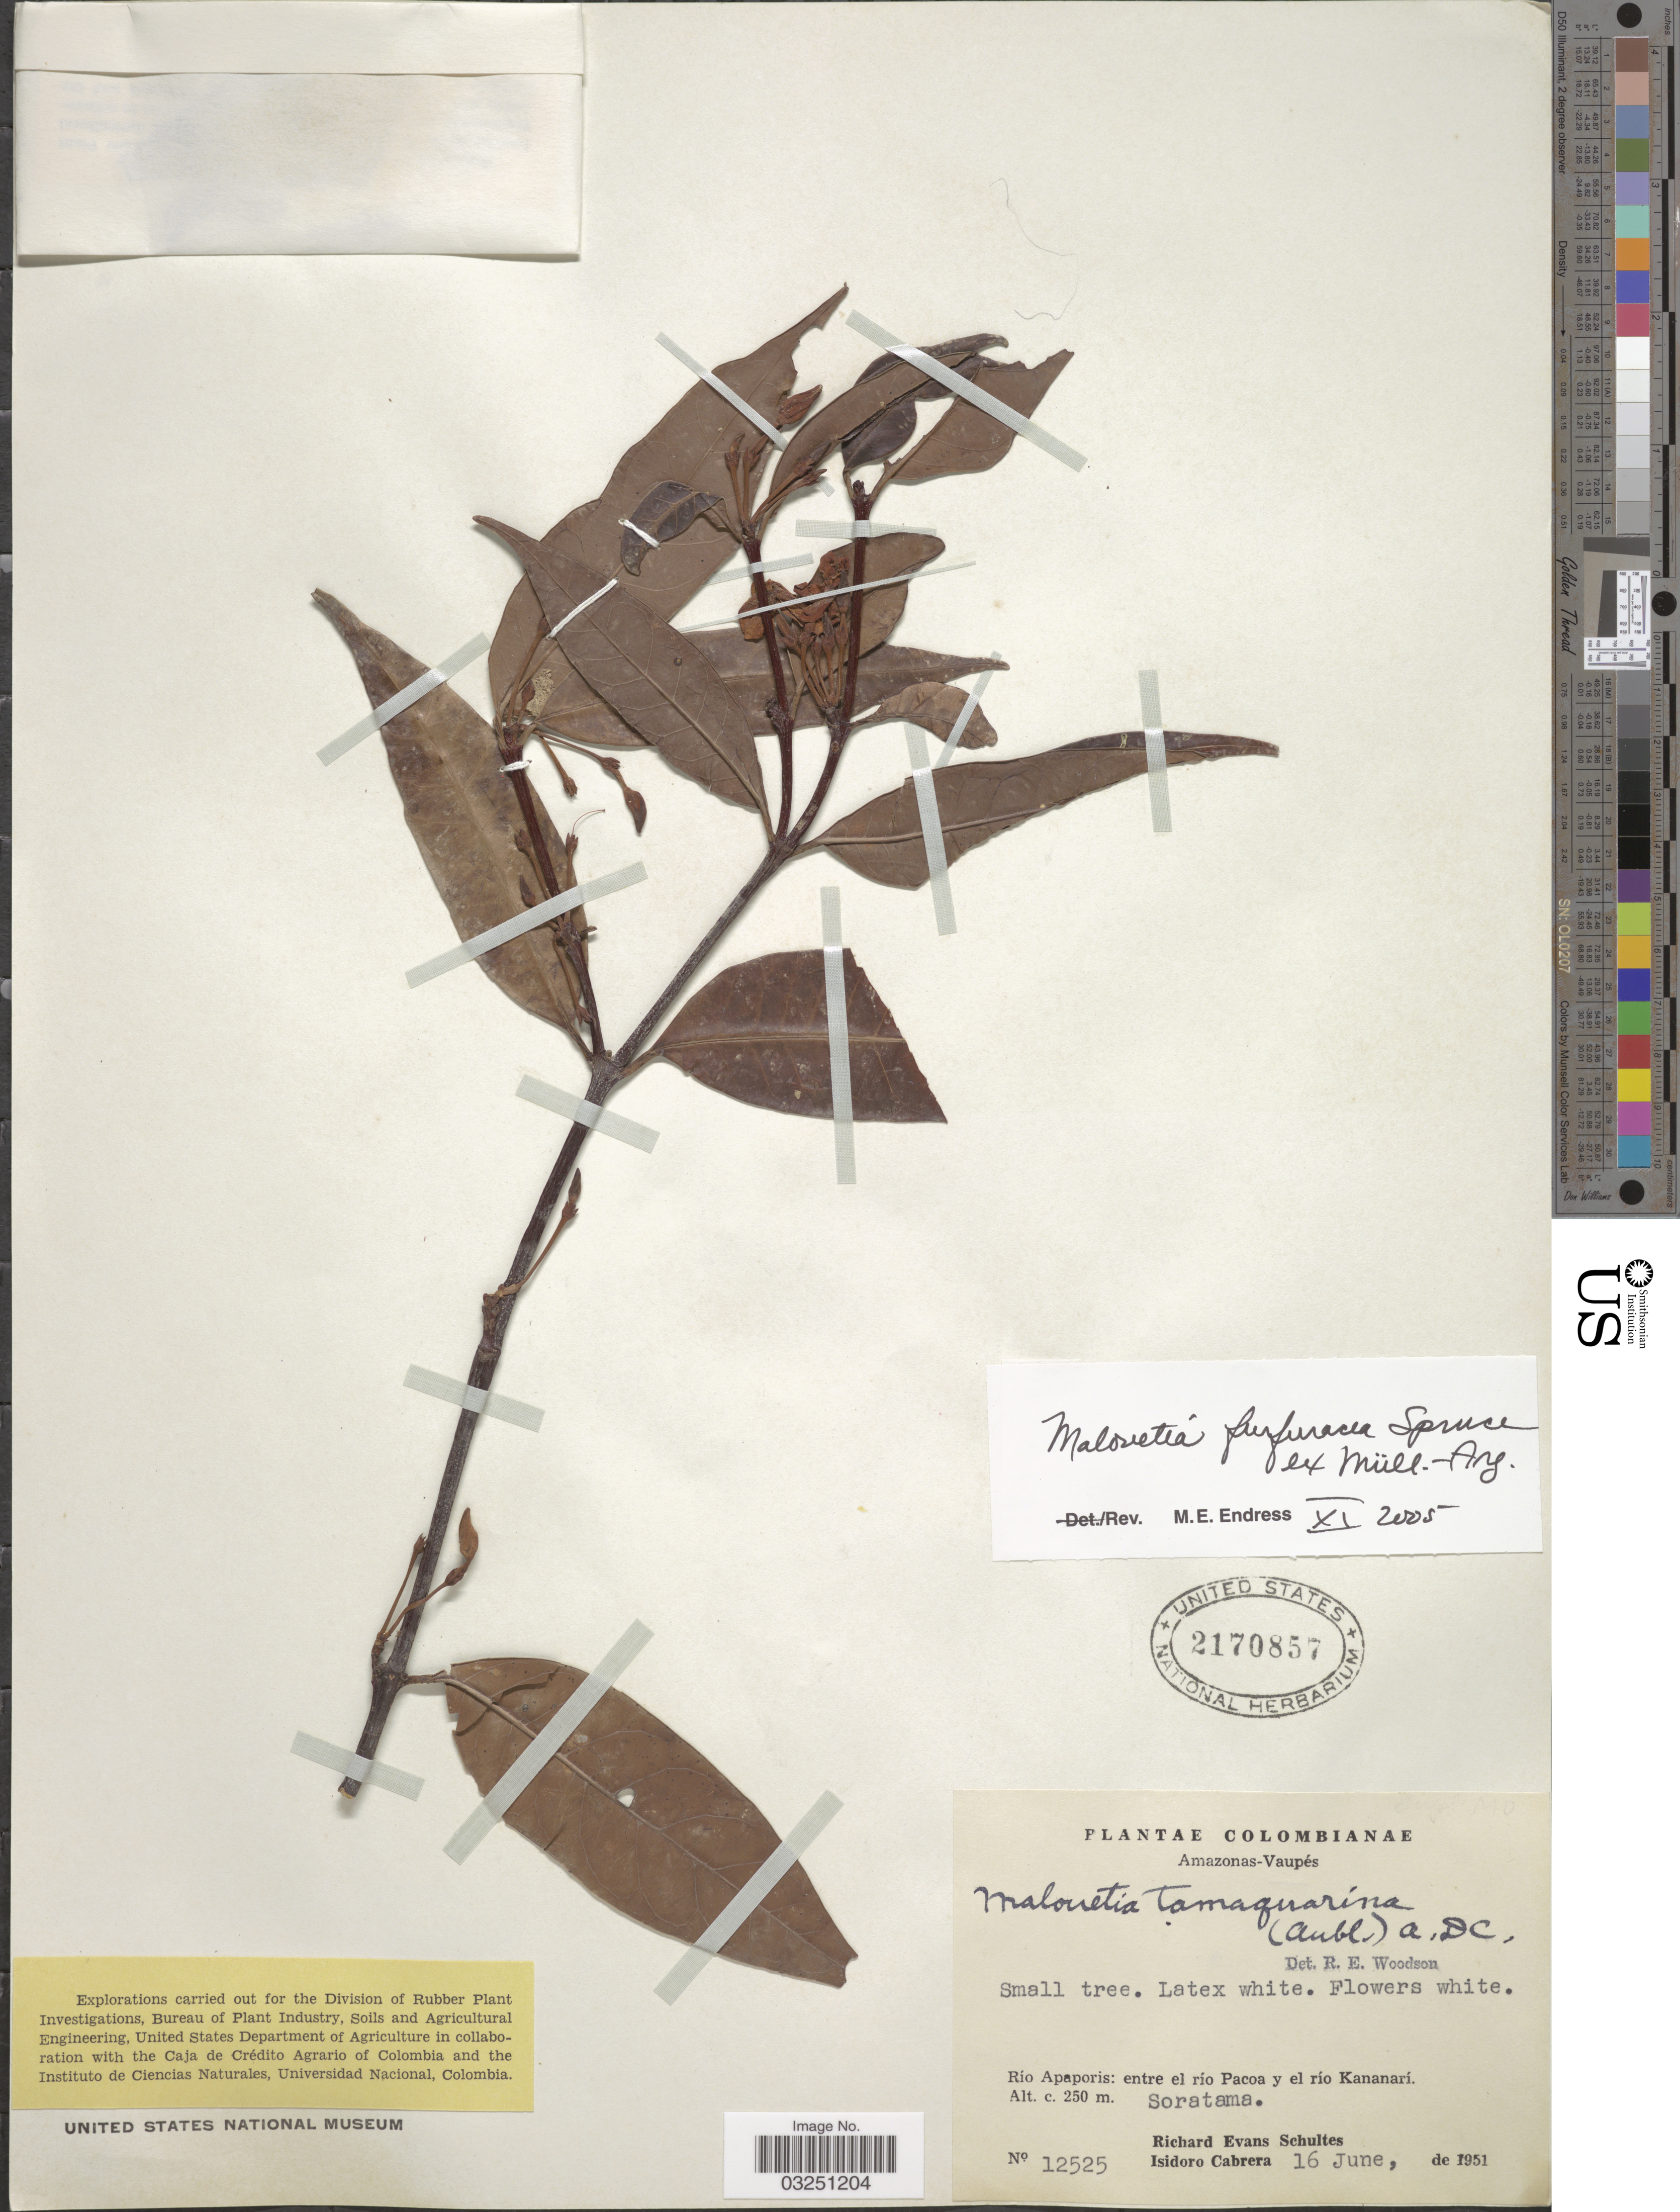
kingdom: Plantae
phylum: Tracheophyta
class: Magnoliopsida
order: Gentianales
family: Apocynaceae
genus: Malouetia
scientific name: Malouetia furfuracea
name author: Benth. ex Müll. Arg.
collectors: R. E. Schultes & I. Cabrera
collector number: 12525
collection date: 1951-06-16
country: Colombia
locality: Amazonas - Vaupés. Río Apaporis: entre el río Pacoa y el río Kananarí. Soratama.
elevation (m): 250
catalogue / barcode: US 2170857